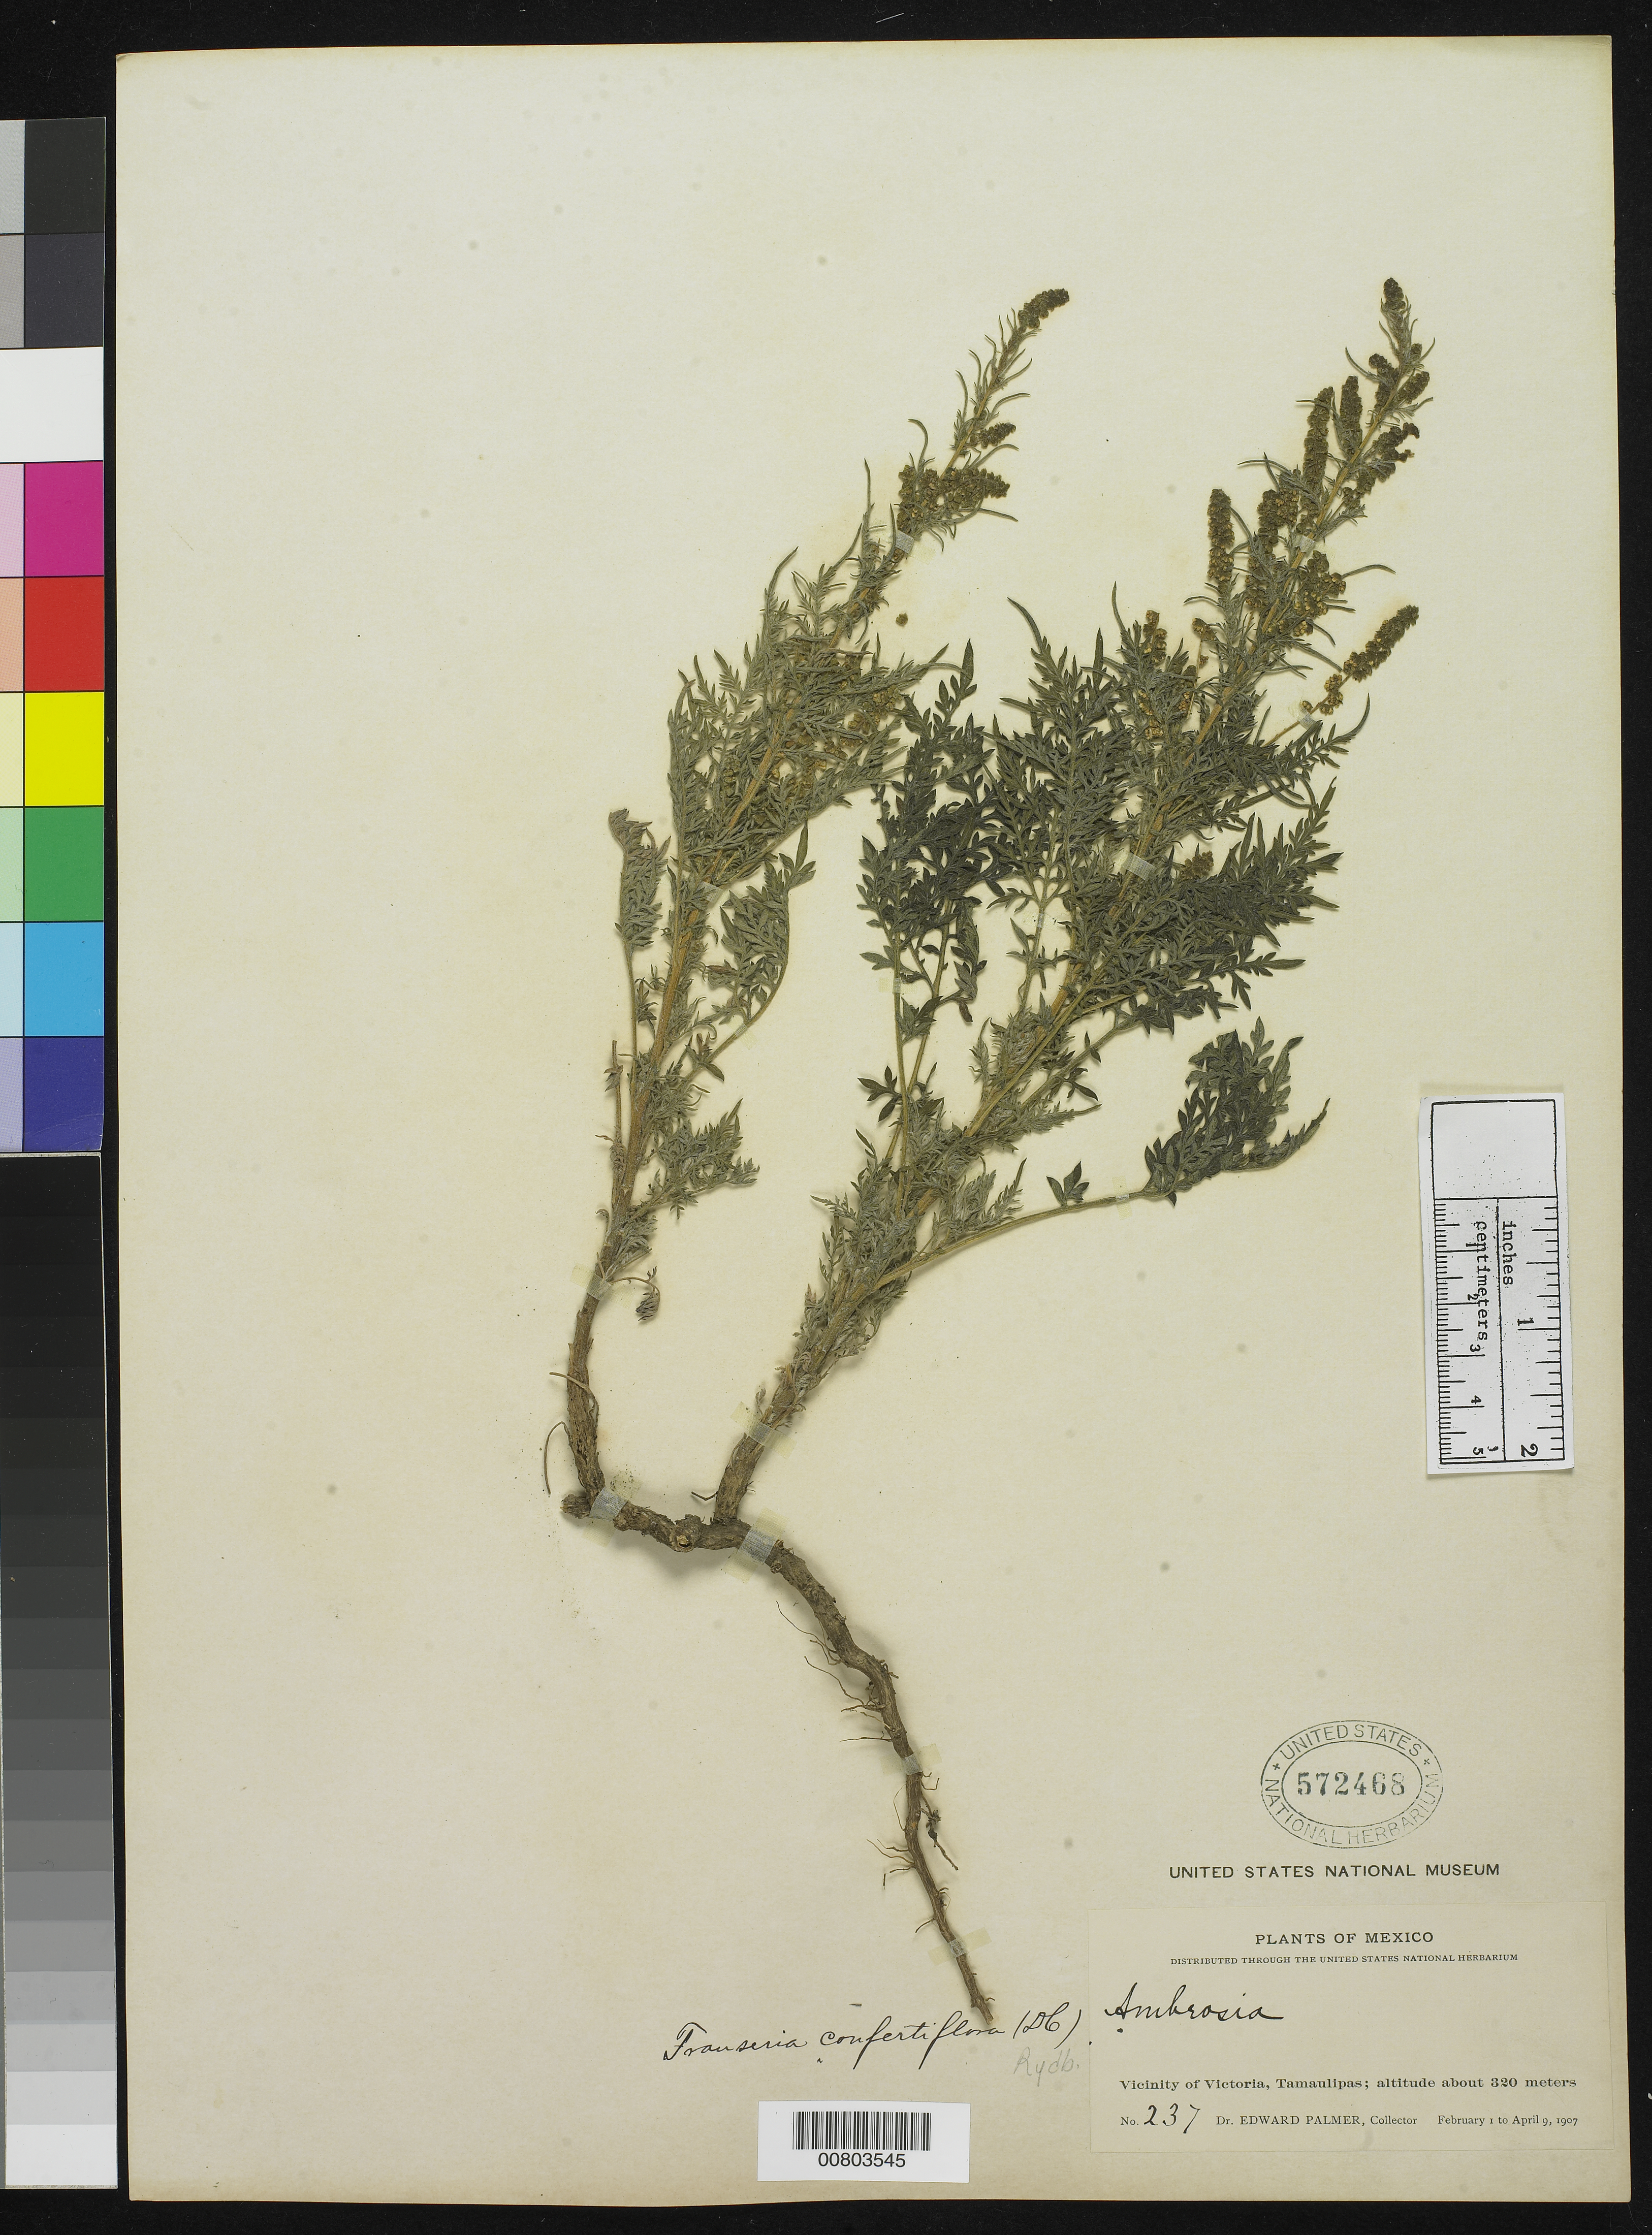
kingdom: Plantae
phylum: Tracheophyta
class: Magnoliopsida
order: Asterales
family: Asteraceae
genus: Franseria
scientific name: Franseria confertiflora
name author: (DC.) Rydb.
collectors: E. Palmer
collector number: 237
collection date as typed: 01 Feb 1907 to 09 Apr 1907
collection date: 1907-02-01/1907-04-09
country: Mexico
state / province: Tamaulipas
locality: Vicinity of Victoria.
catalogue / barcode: US 572468